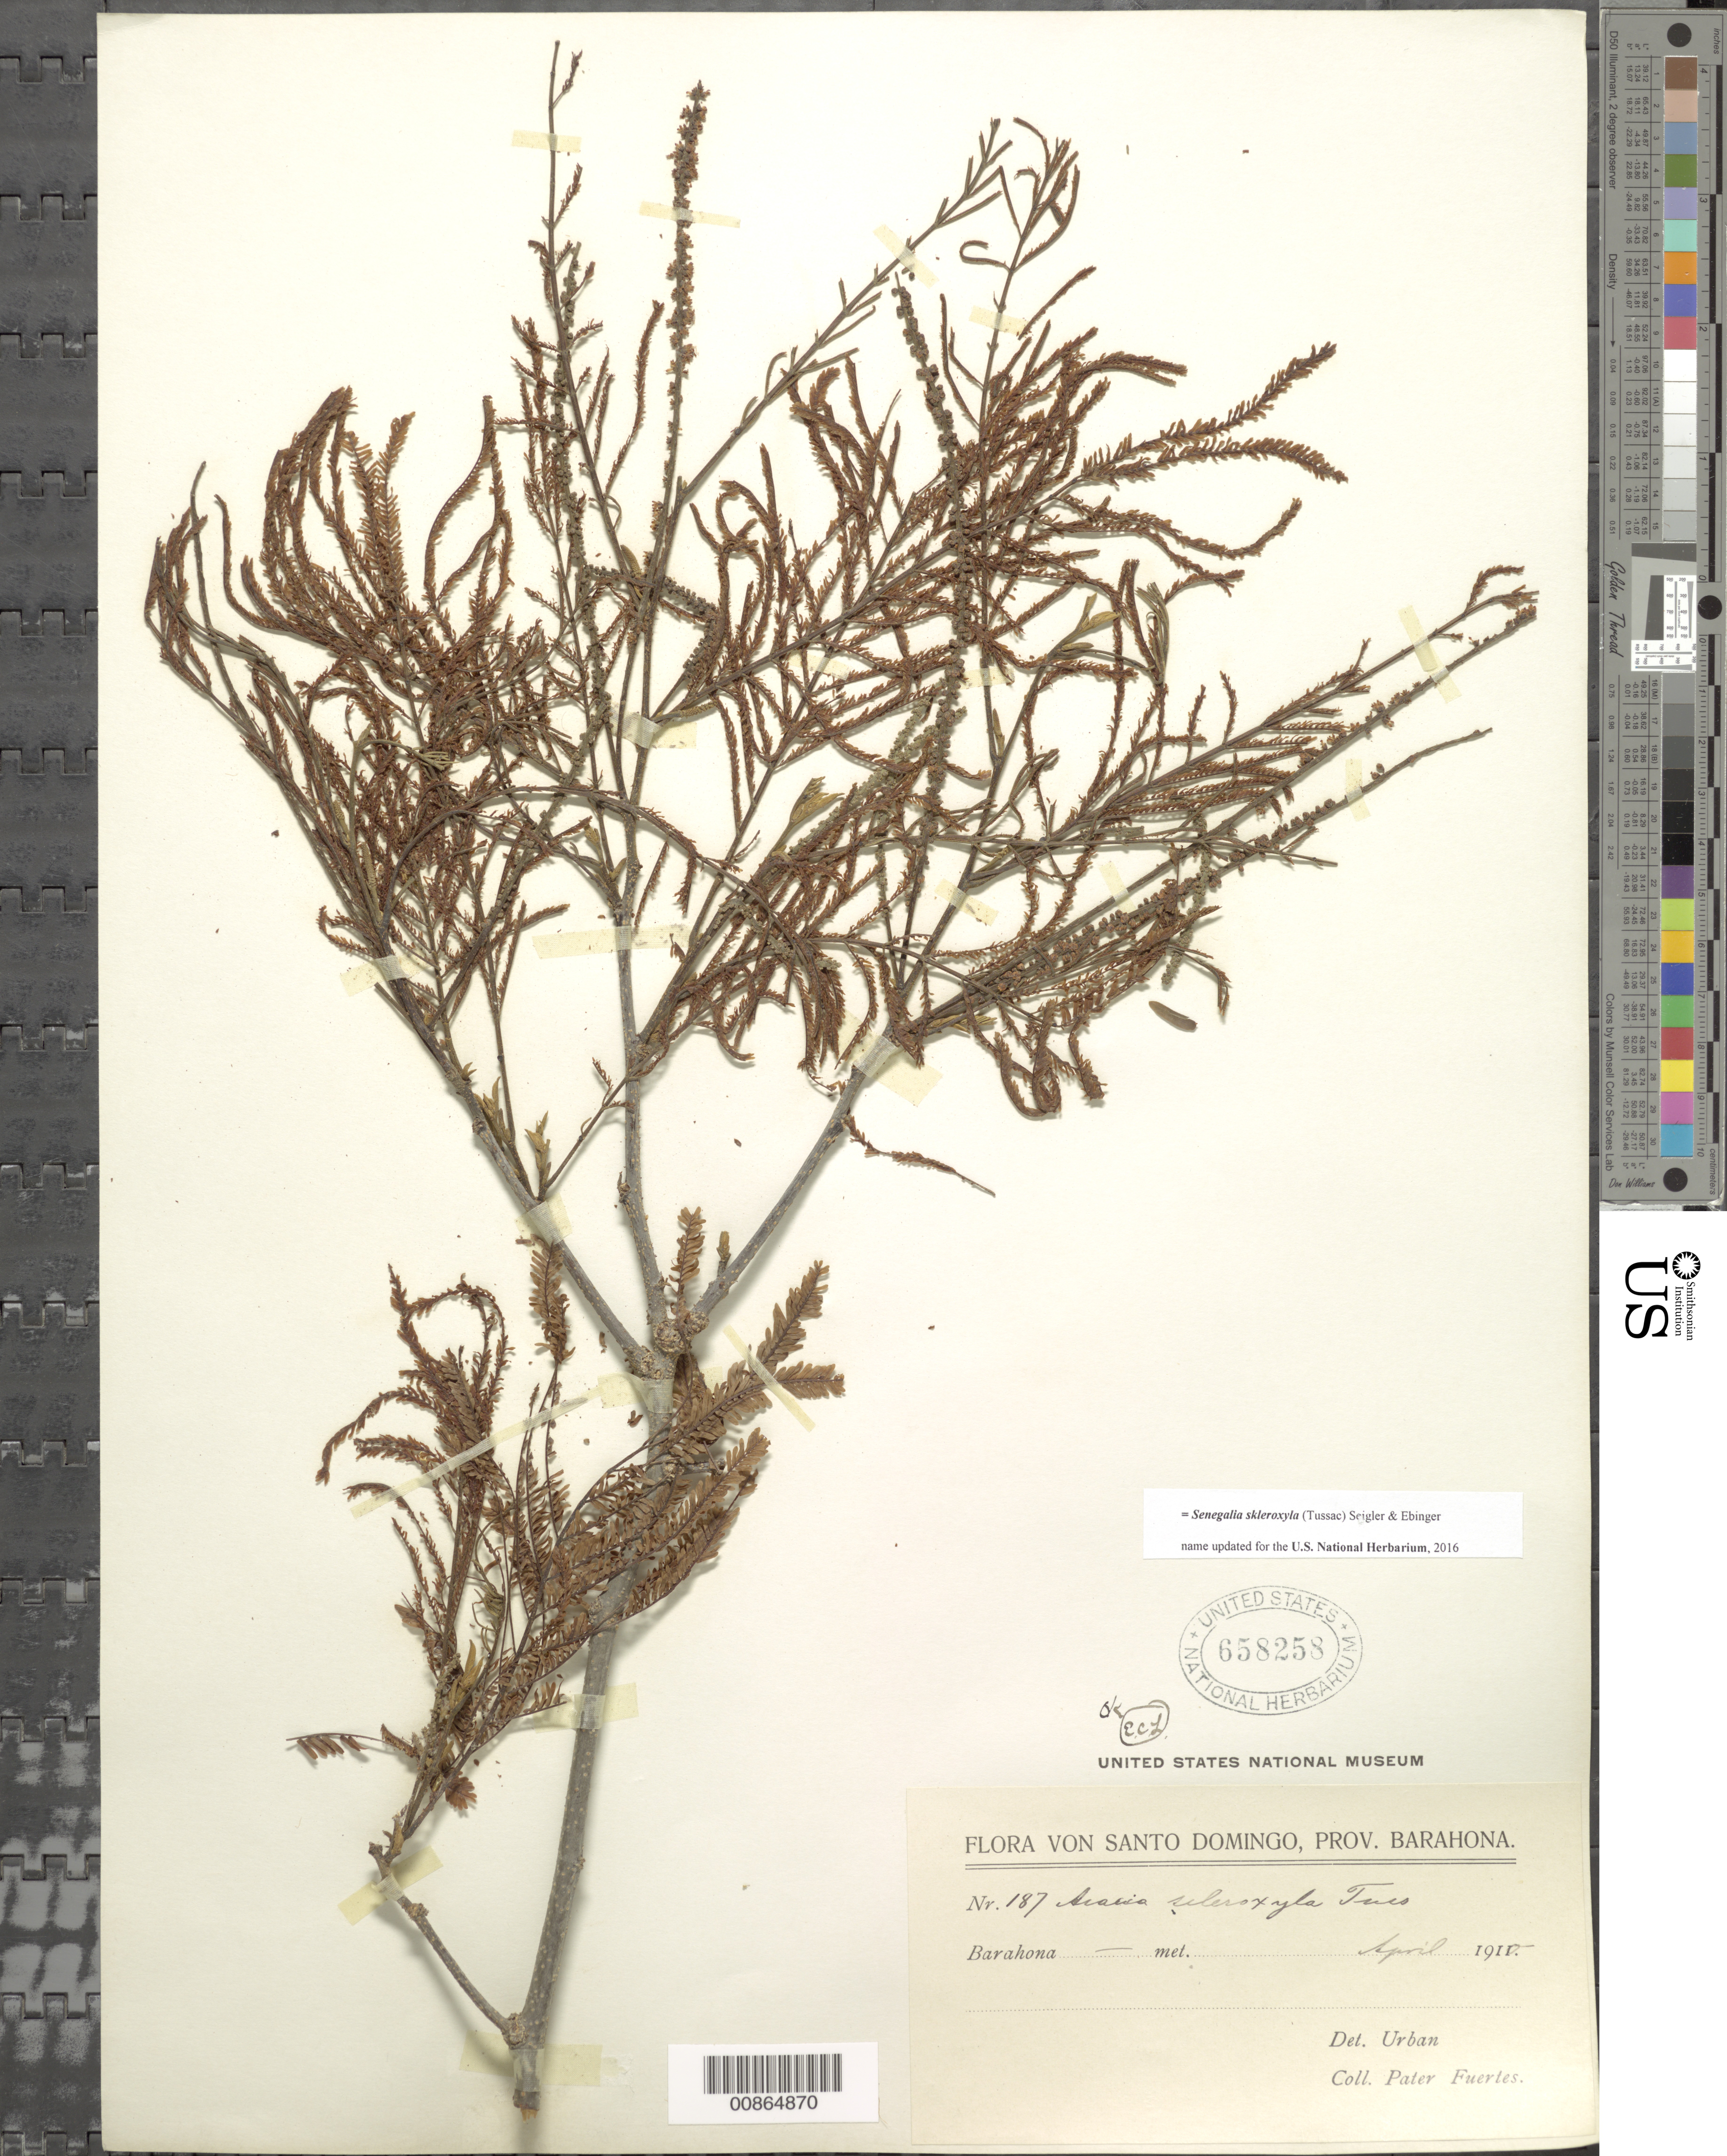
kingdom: Plantae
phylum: Tracheophyta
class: Magnoliopsida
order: Fabales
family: Fabaceae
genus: Parasenegalia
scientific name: Parasenegalia skleroxyla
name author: (Tussac) Seigler & Ebinger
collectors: M. D. Fuertes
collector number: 187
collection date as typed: Apr 1910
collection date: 1910-04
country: Dominican Republic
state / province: Barahona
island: Hispaniola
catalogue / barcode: US 658258